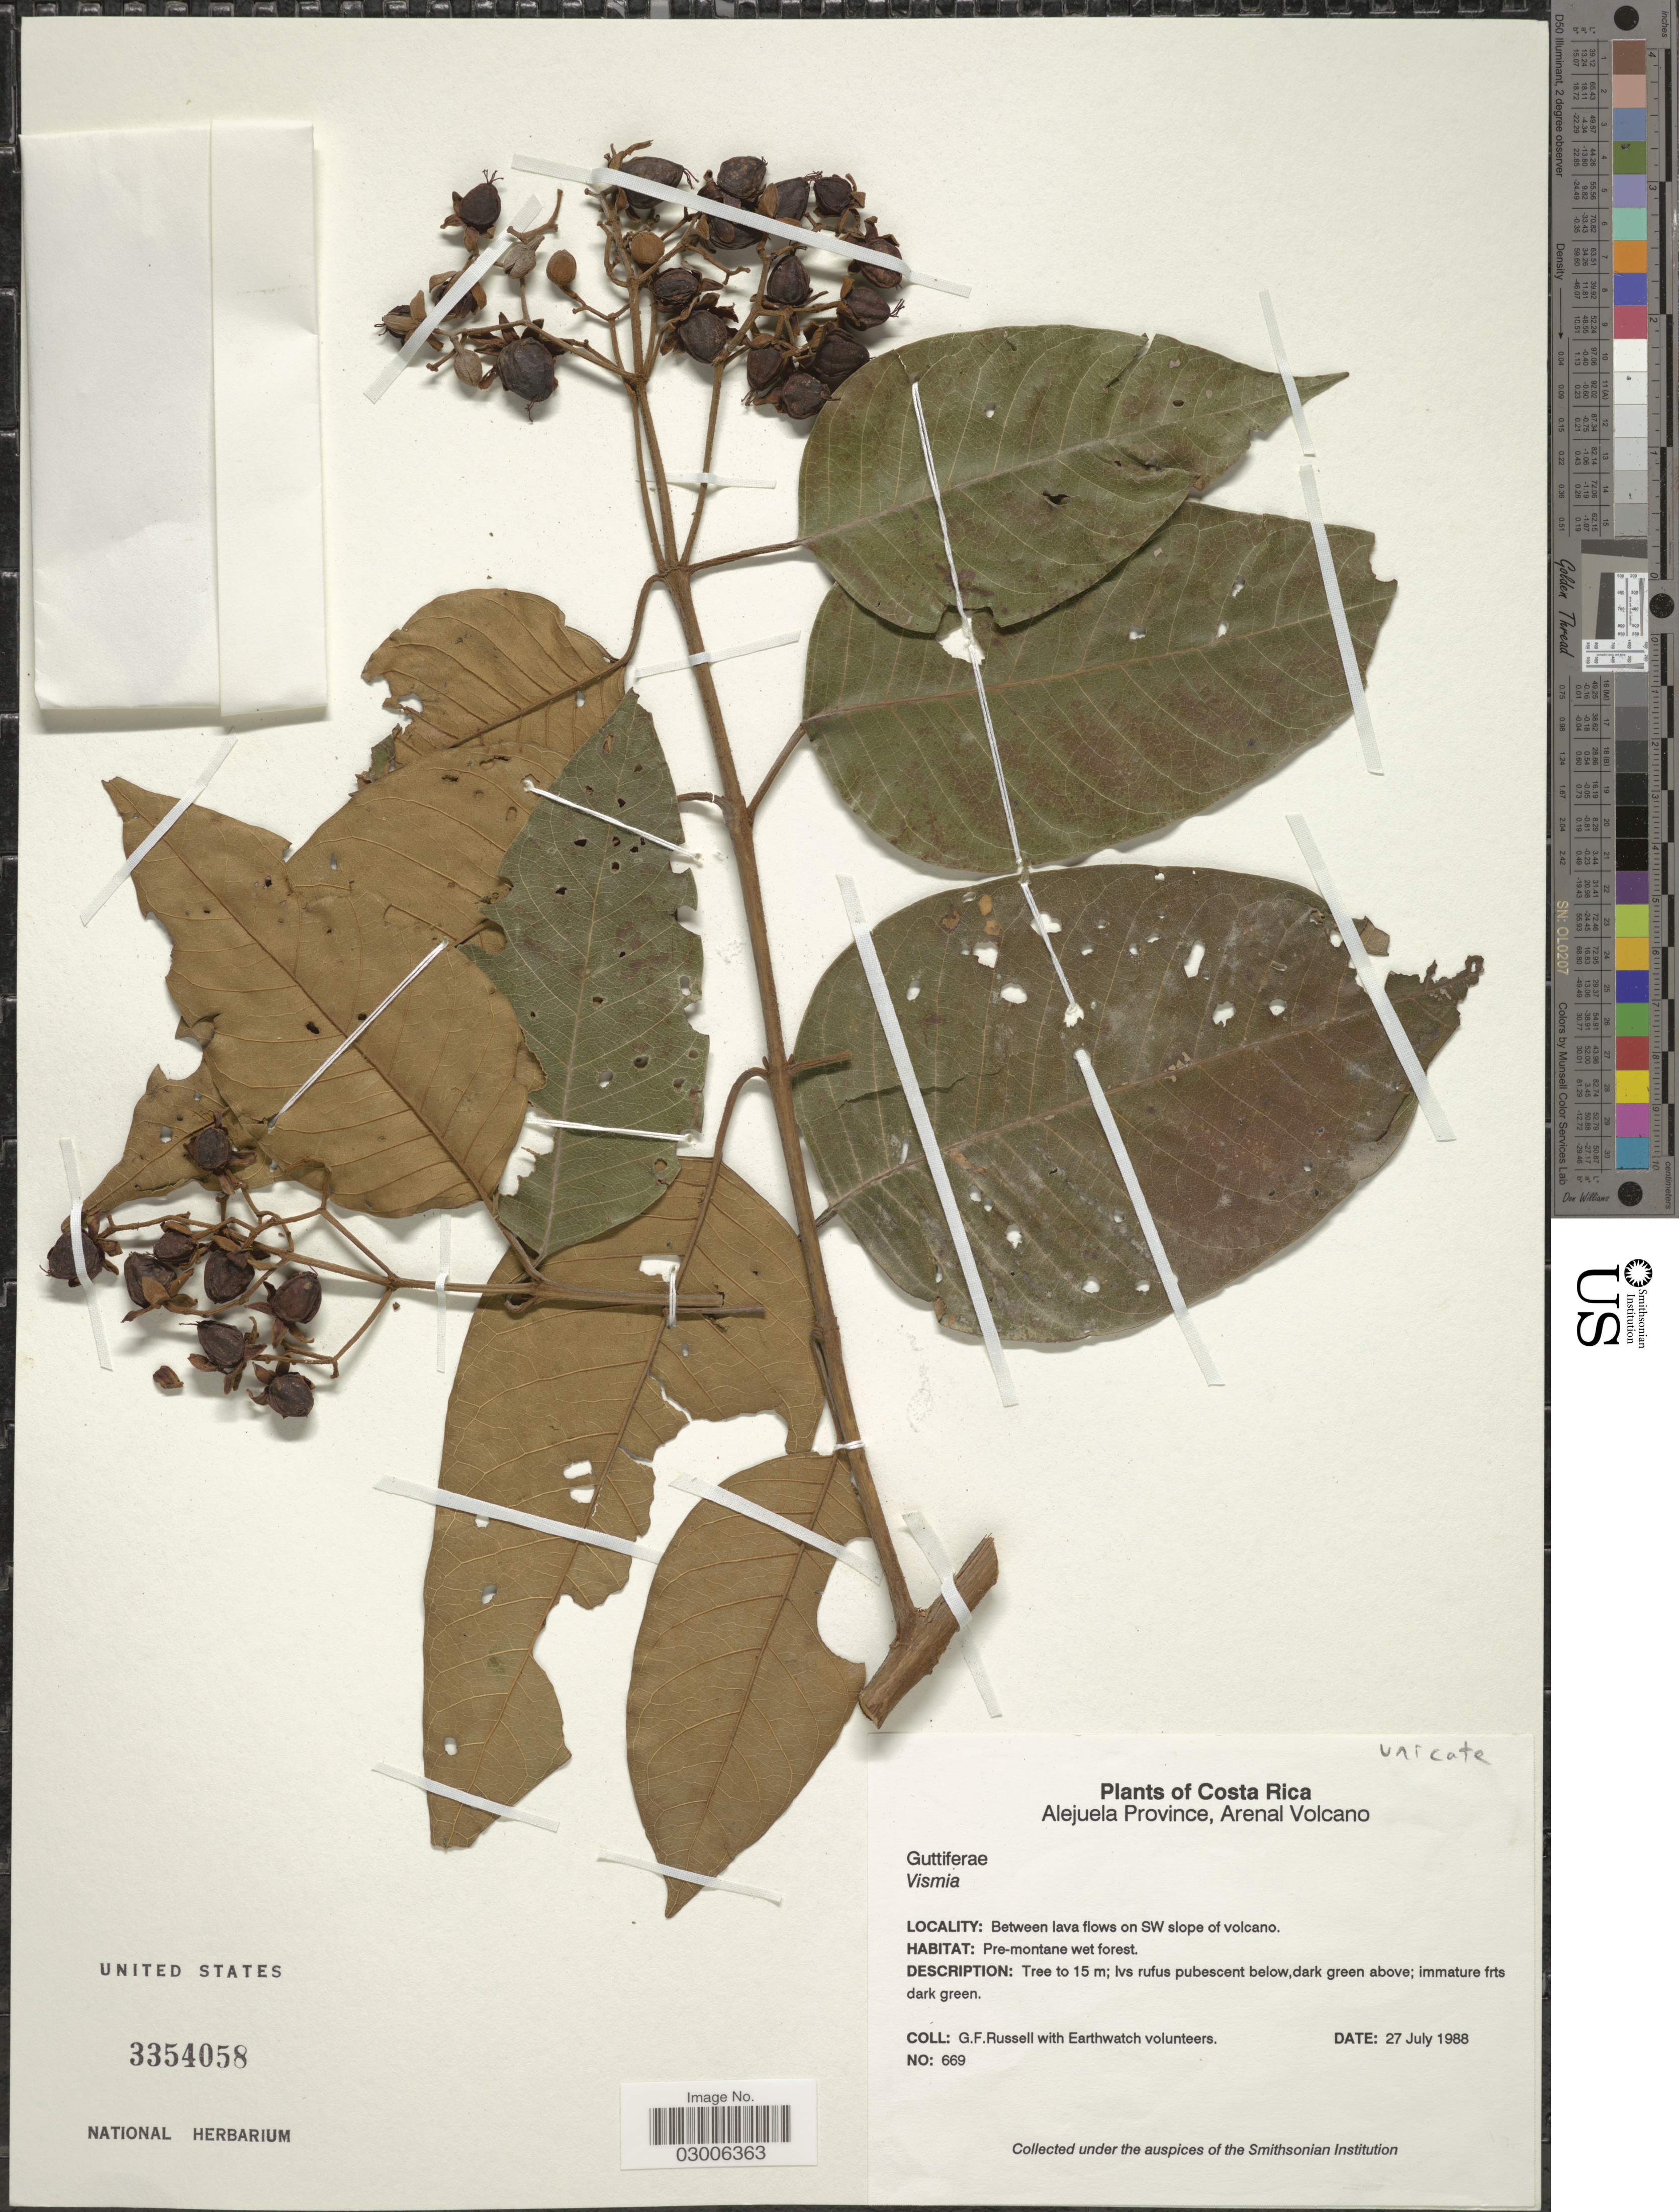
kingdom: Plantae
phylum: Tracheophyta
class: Magnoliopsida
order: Malpighiales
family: Hypericaceae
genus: Vismia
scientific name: Vismia sp.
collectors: G. Russell & Earthwatch Volunteers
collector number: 669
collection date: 1988-07-27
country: Costa Rica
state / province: Alajuela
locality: Alejuela Province, Arenal Volcano. Between lava flows on SW slope of volcano.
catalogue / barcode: US 3354058